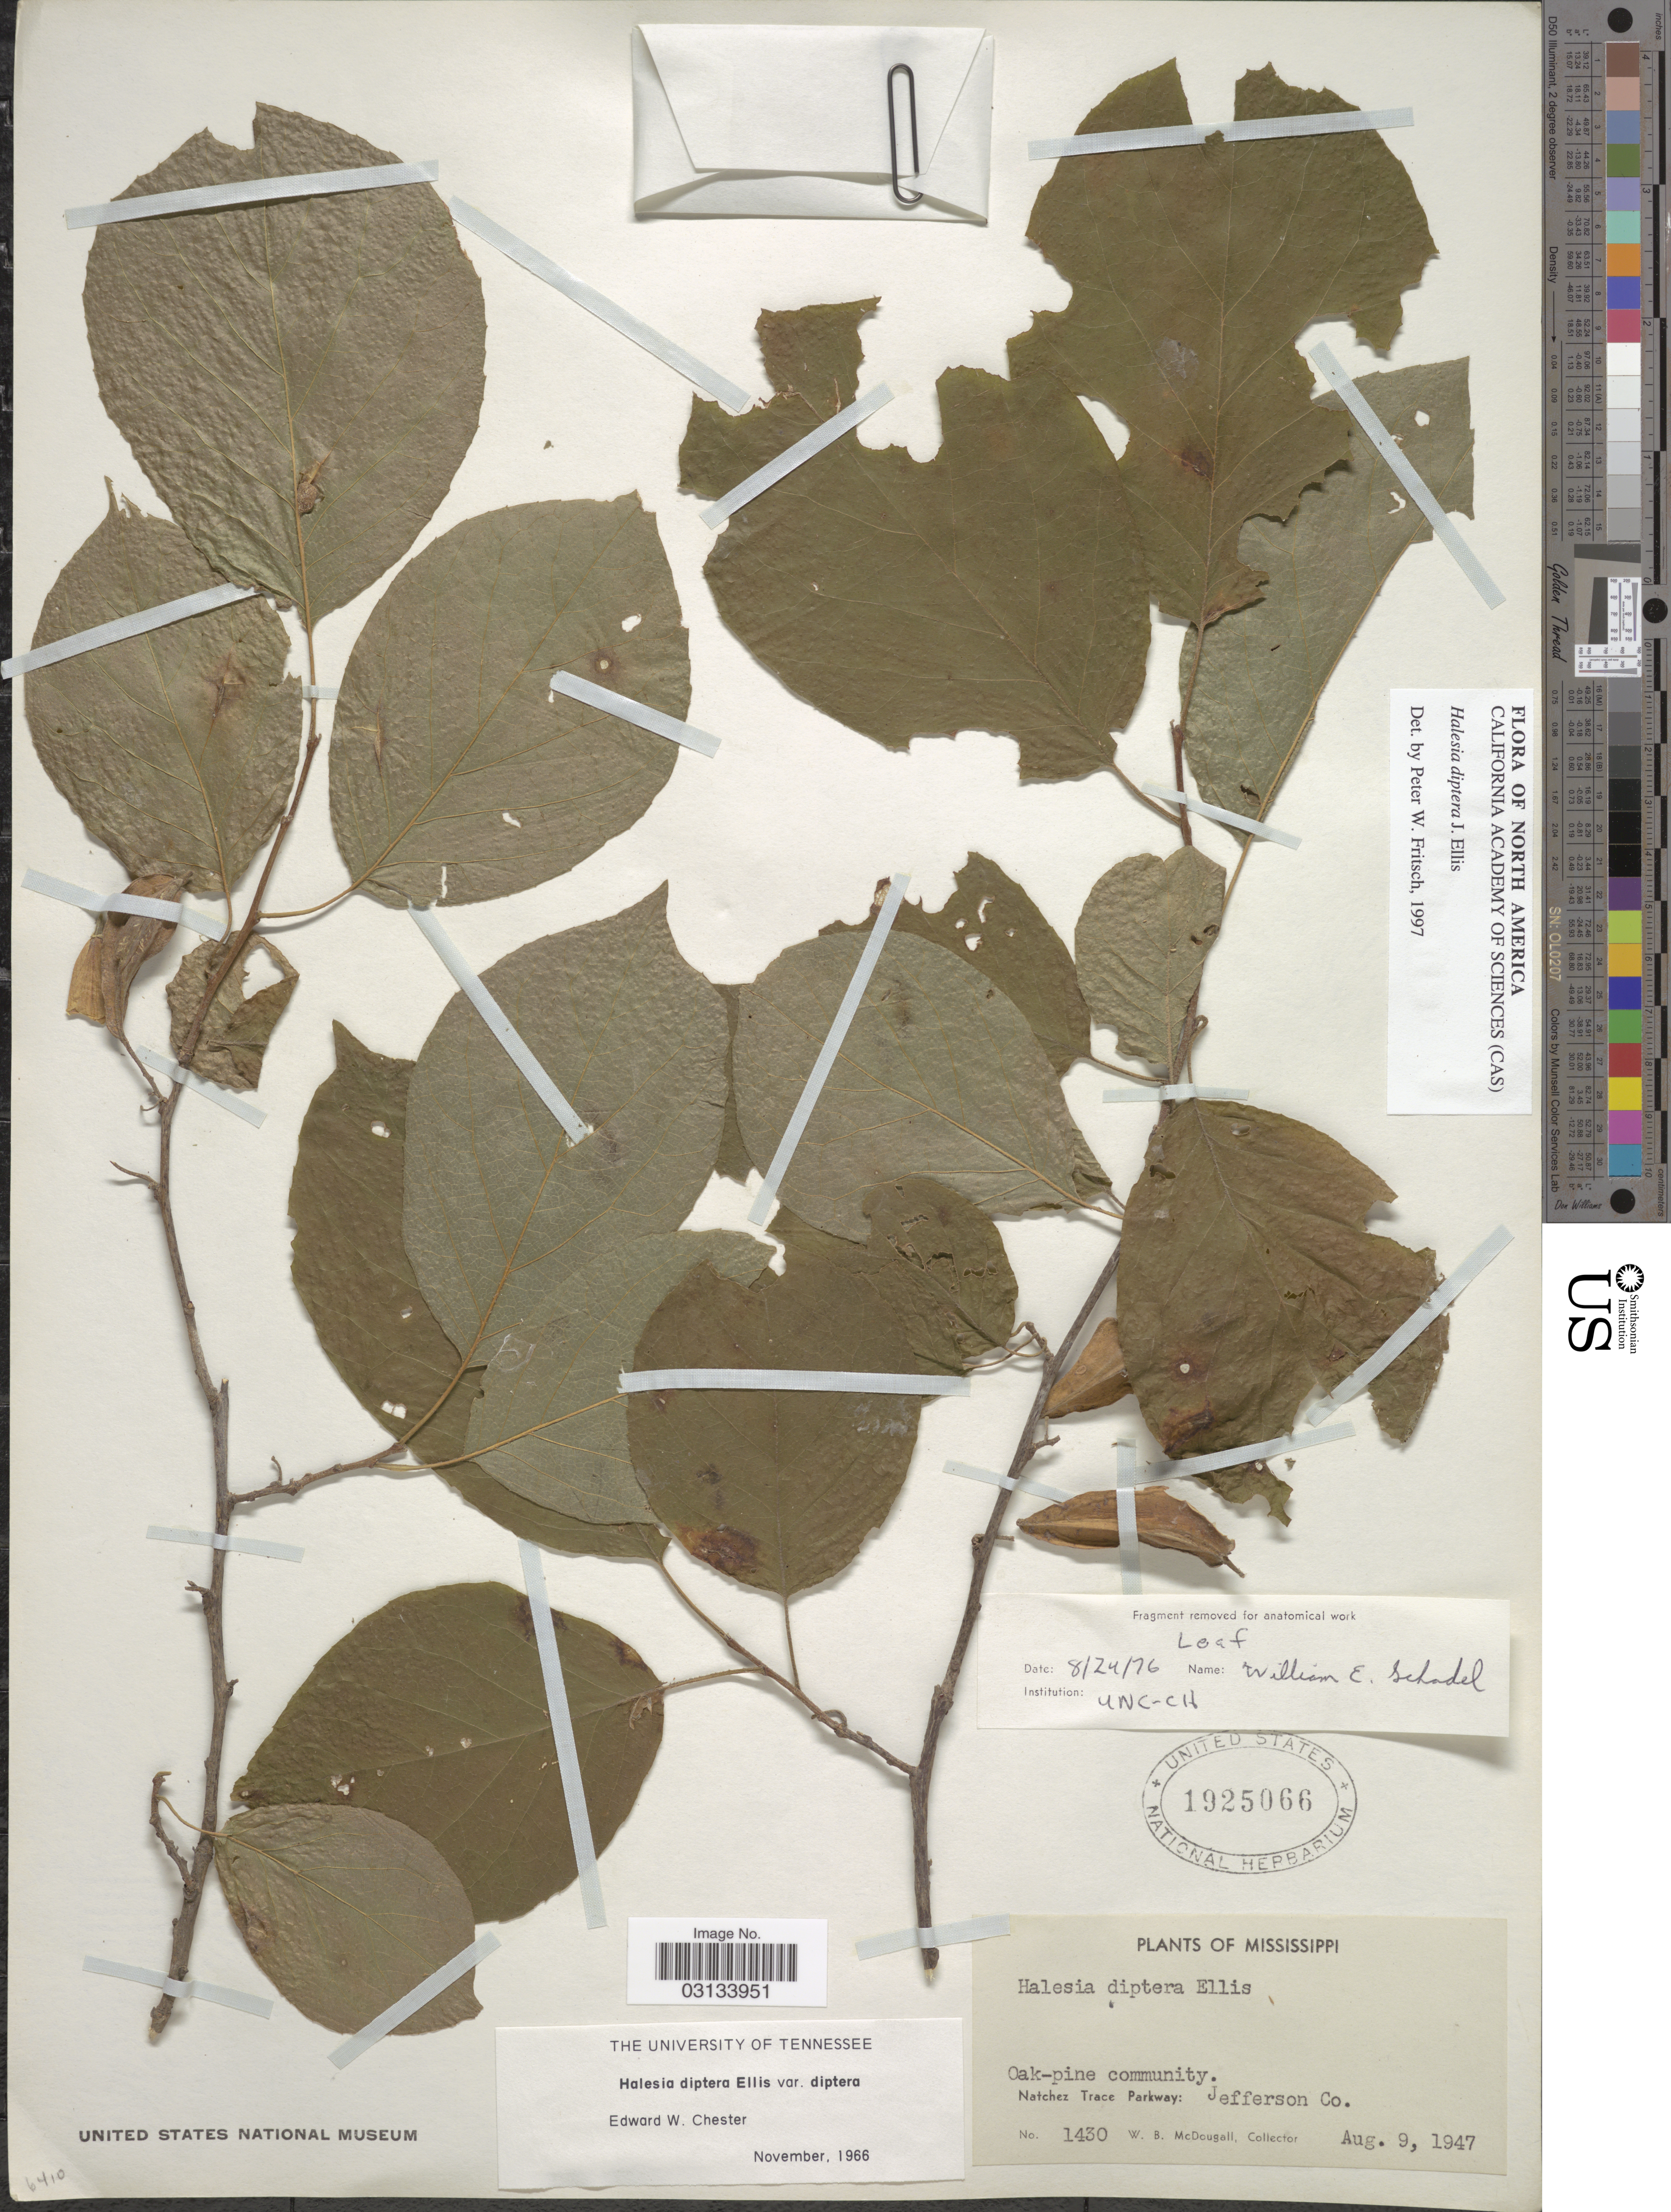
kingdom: Plantae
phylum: Tracheophyta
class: Magnoliopsida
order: Ericales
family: Styracaceae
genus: Halesia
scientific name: Halesia diptera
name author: J. Ellis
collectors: W. B. McDougall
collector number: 1430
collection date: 1947-08-09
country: United States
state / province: Mississippi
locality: Oak-pine community. Natchez Trace Parkway: Jefferson Co.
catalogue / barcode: US 1925066